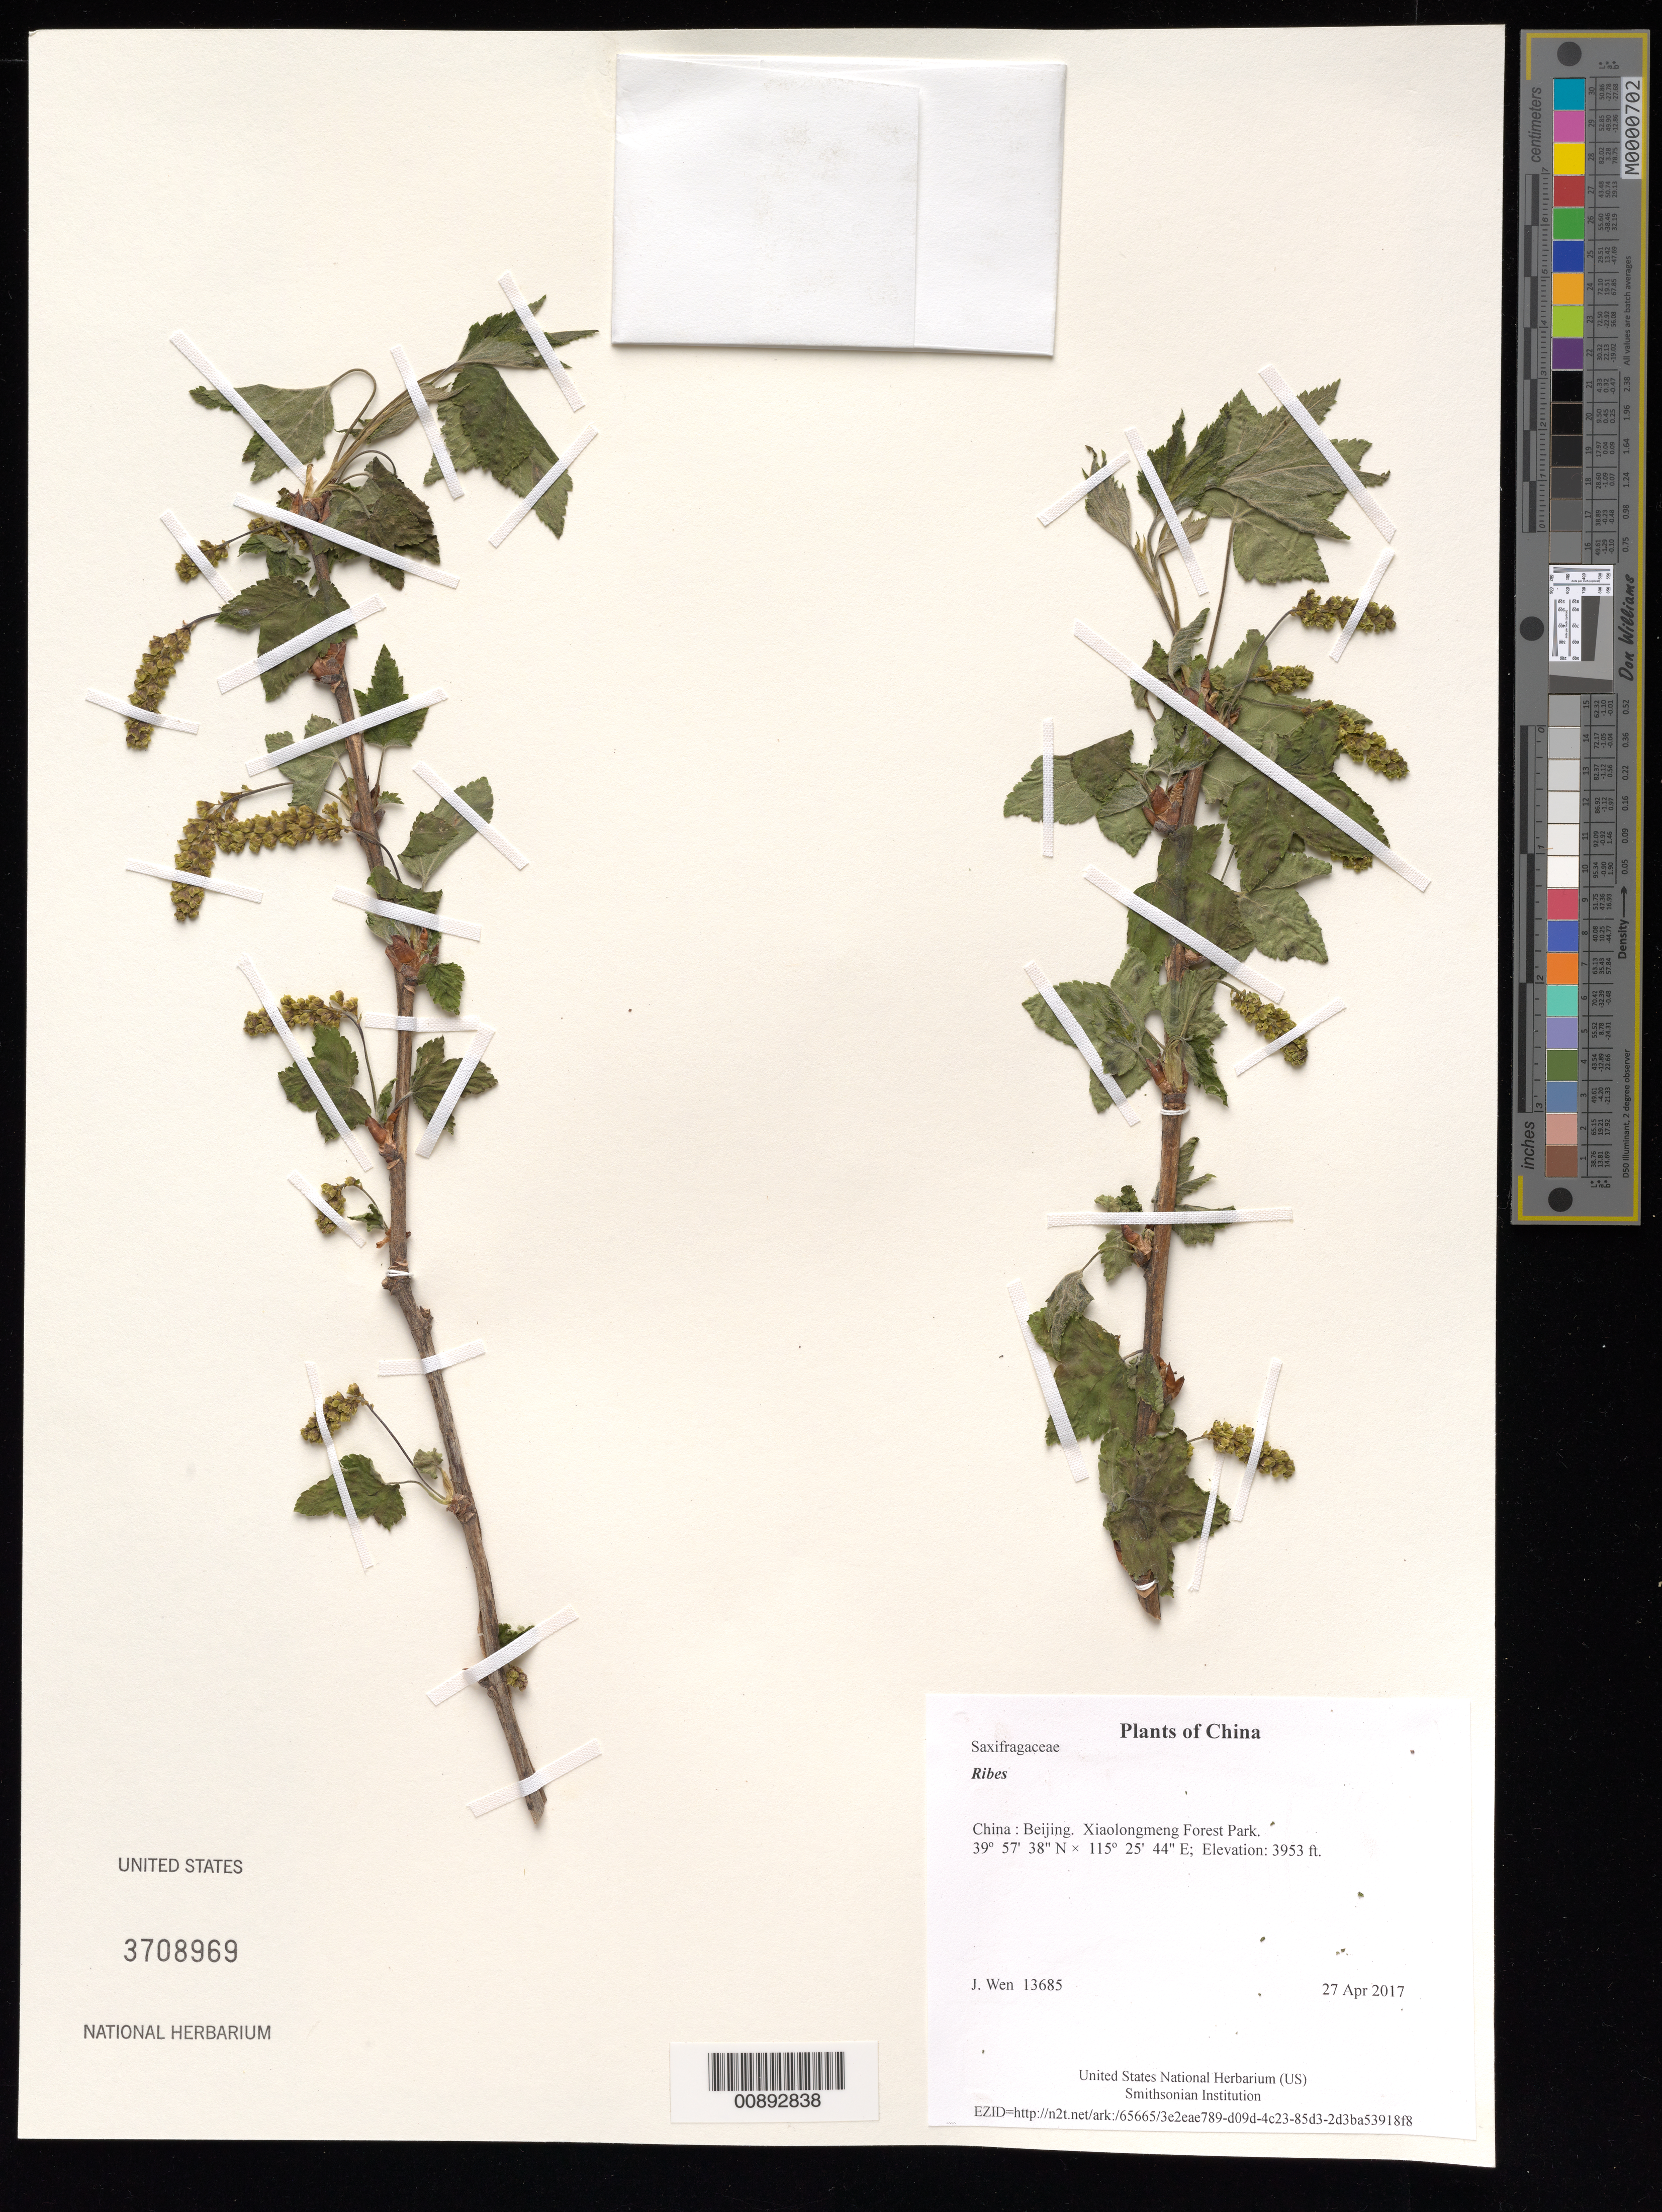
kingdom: Plantae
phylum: Tracheophyta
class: Magnoliopsida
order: Saxifragales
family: Grossulariaceae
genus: Ribes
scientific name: Ribes sp.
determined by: Wen, Jun, (BOT), Smithsonian Institution - National Museum of Natural History (UNITED STATES)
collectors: J. Wen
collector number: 13685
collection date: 2017-04-27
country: China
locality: Beijing. Xiaolongmeng Forest Park.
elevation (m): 1205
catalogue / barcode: US 3708969